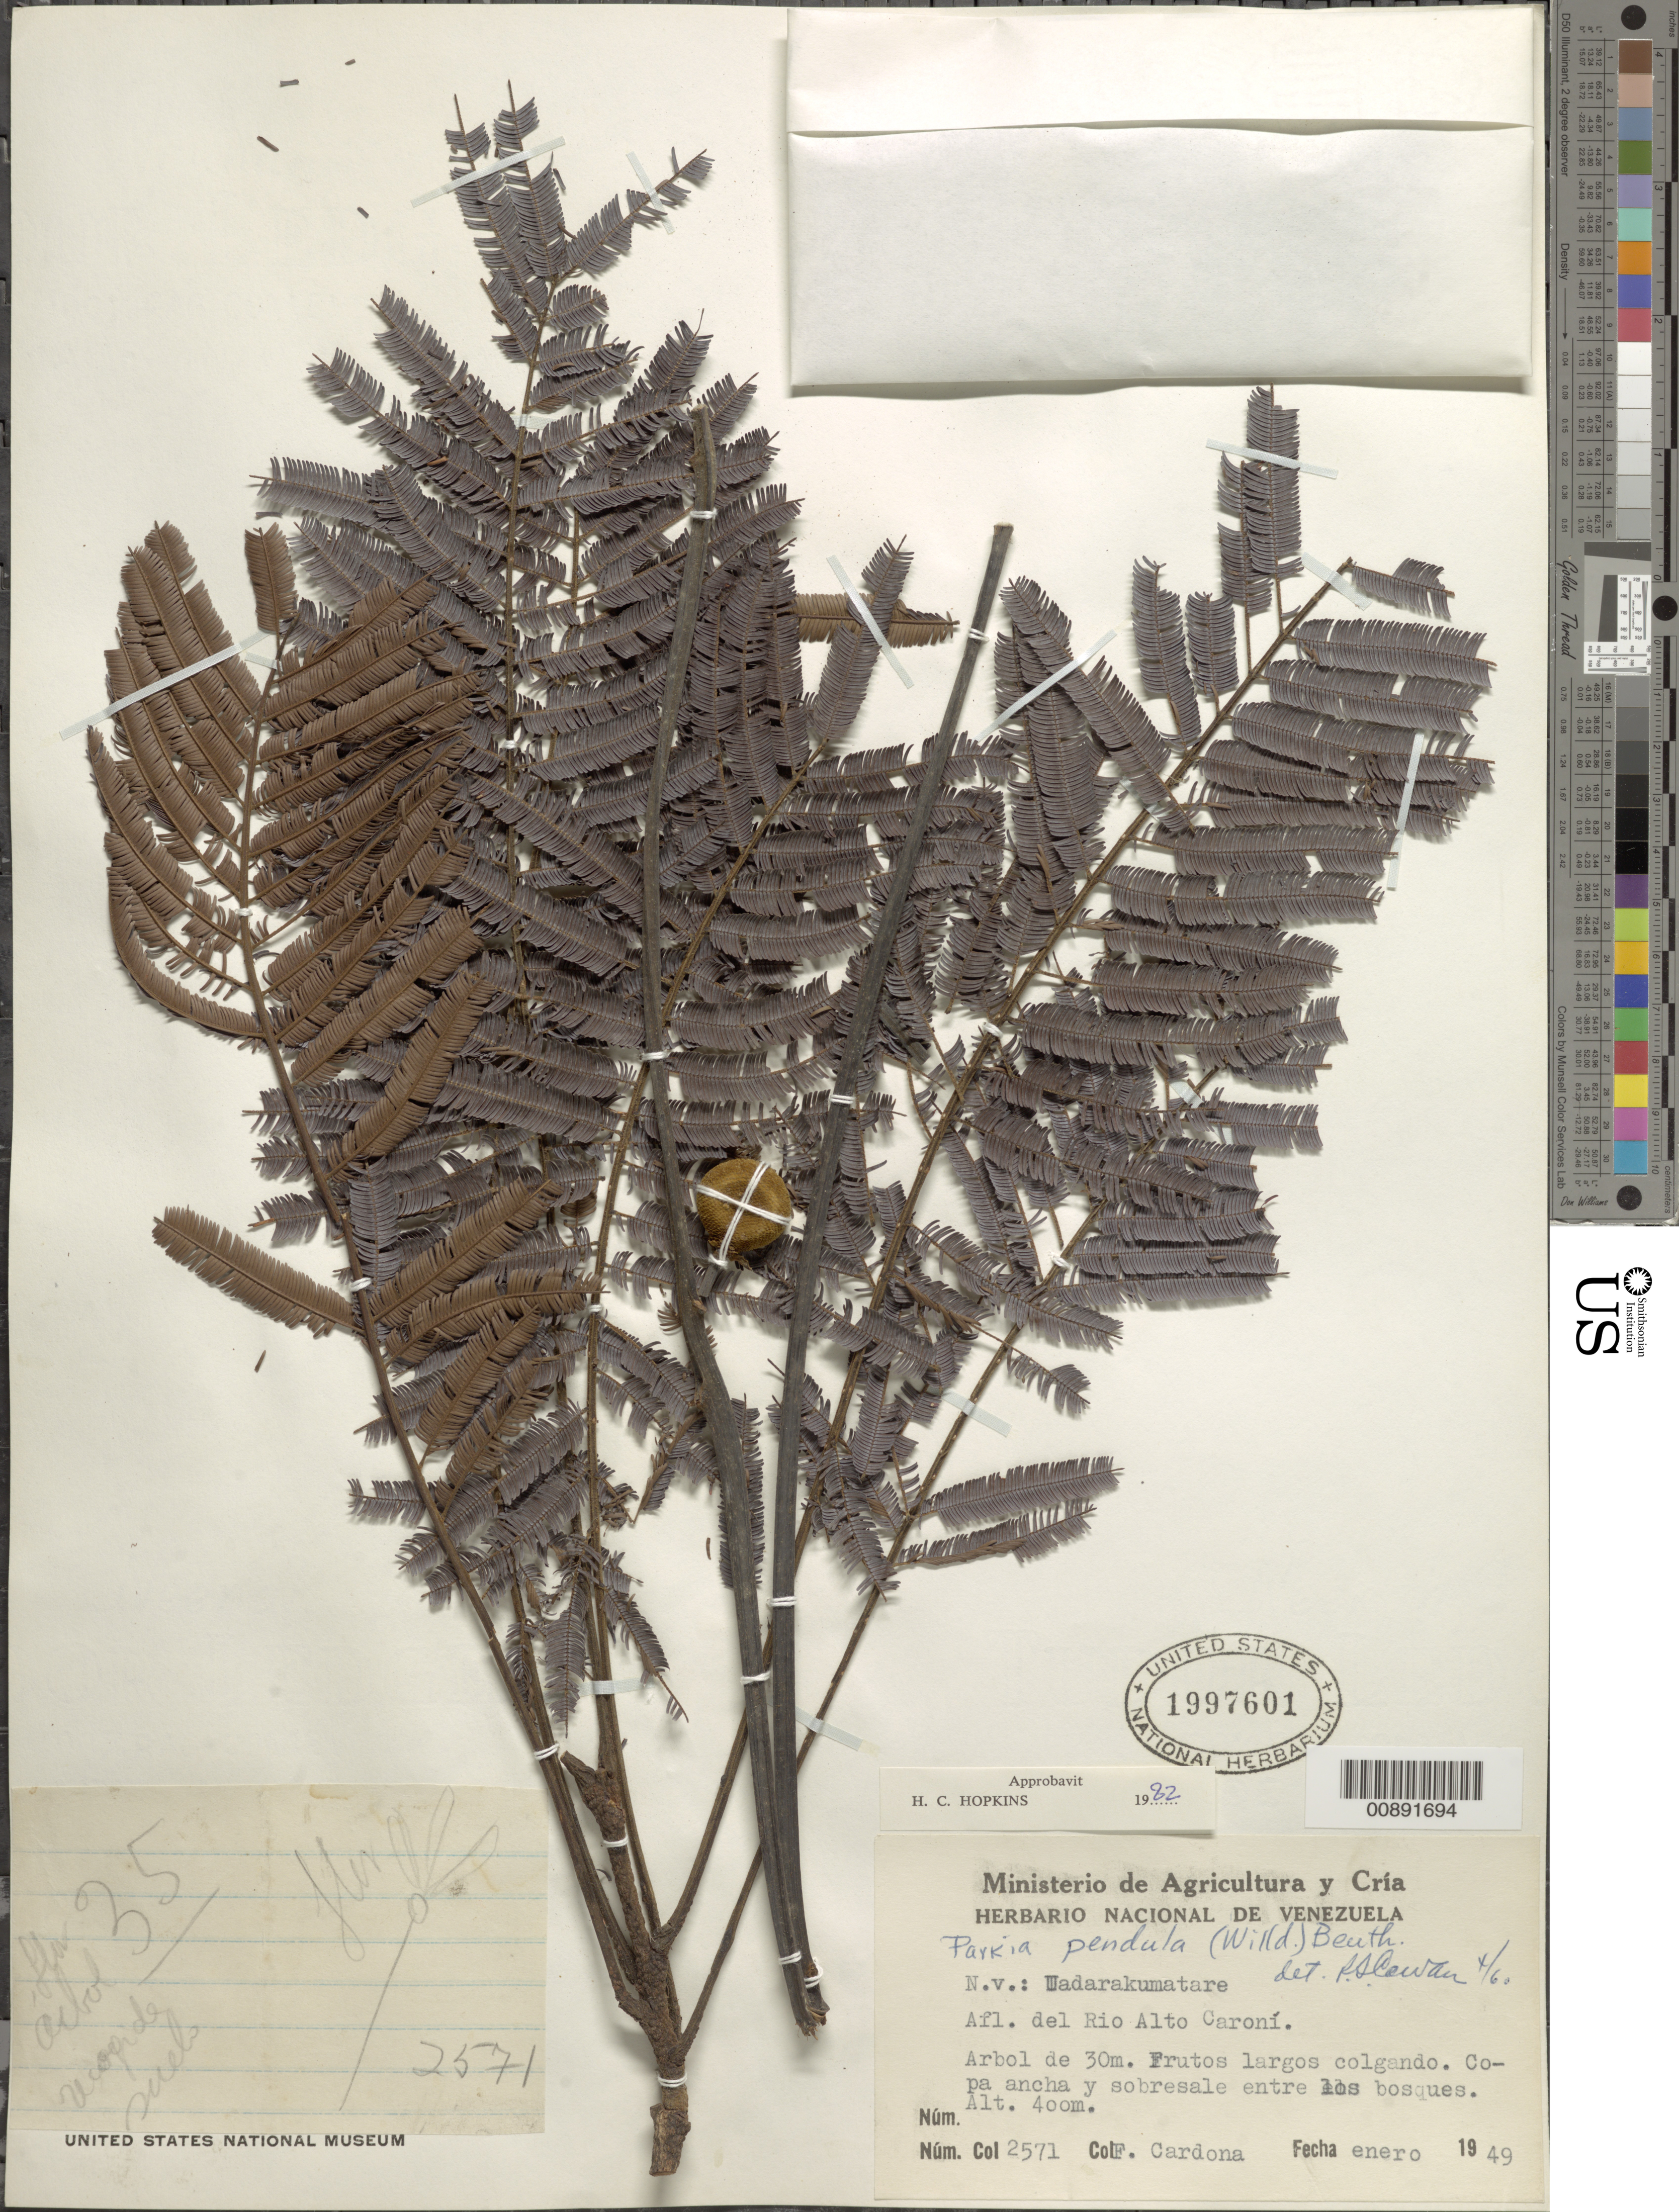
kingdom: Plantae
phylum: Tracheophyta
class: Magnoliopsida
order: Fabales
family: Fabaceae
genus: Parkia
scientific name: Parkia pendula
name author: Benth.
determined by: Hopkins, H. C.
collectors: F. Cardona Puig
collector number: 2571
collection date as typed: Jan-49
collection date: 1949-01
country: Venezuela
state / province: Bolívar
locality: Alto Rio Caroní, afl de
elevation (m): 400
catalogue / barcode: US 1997601